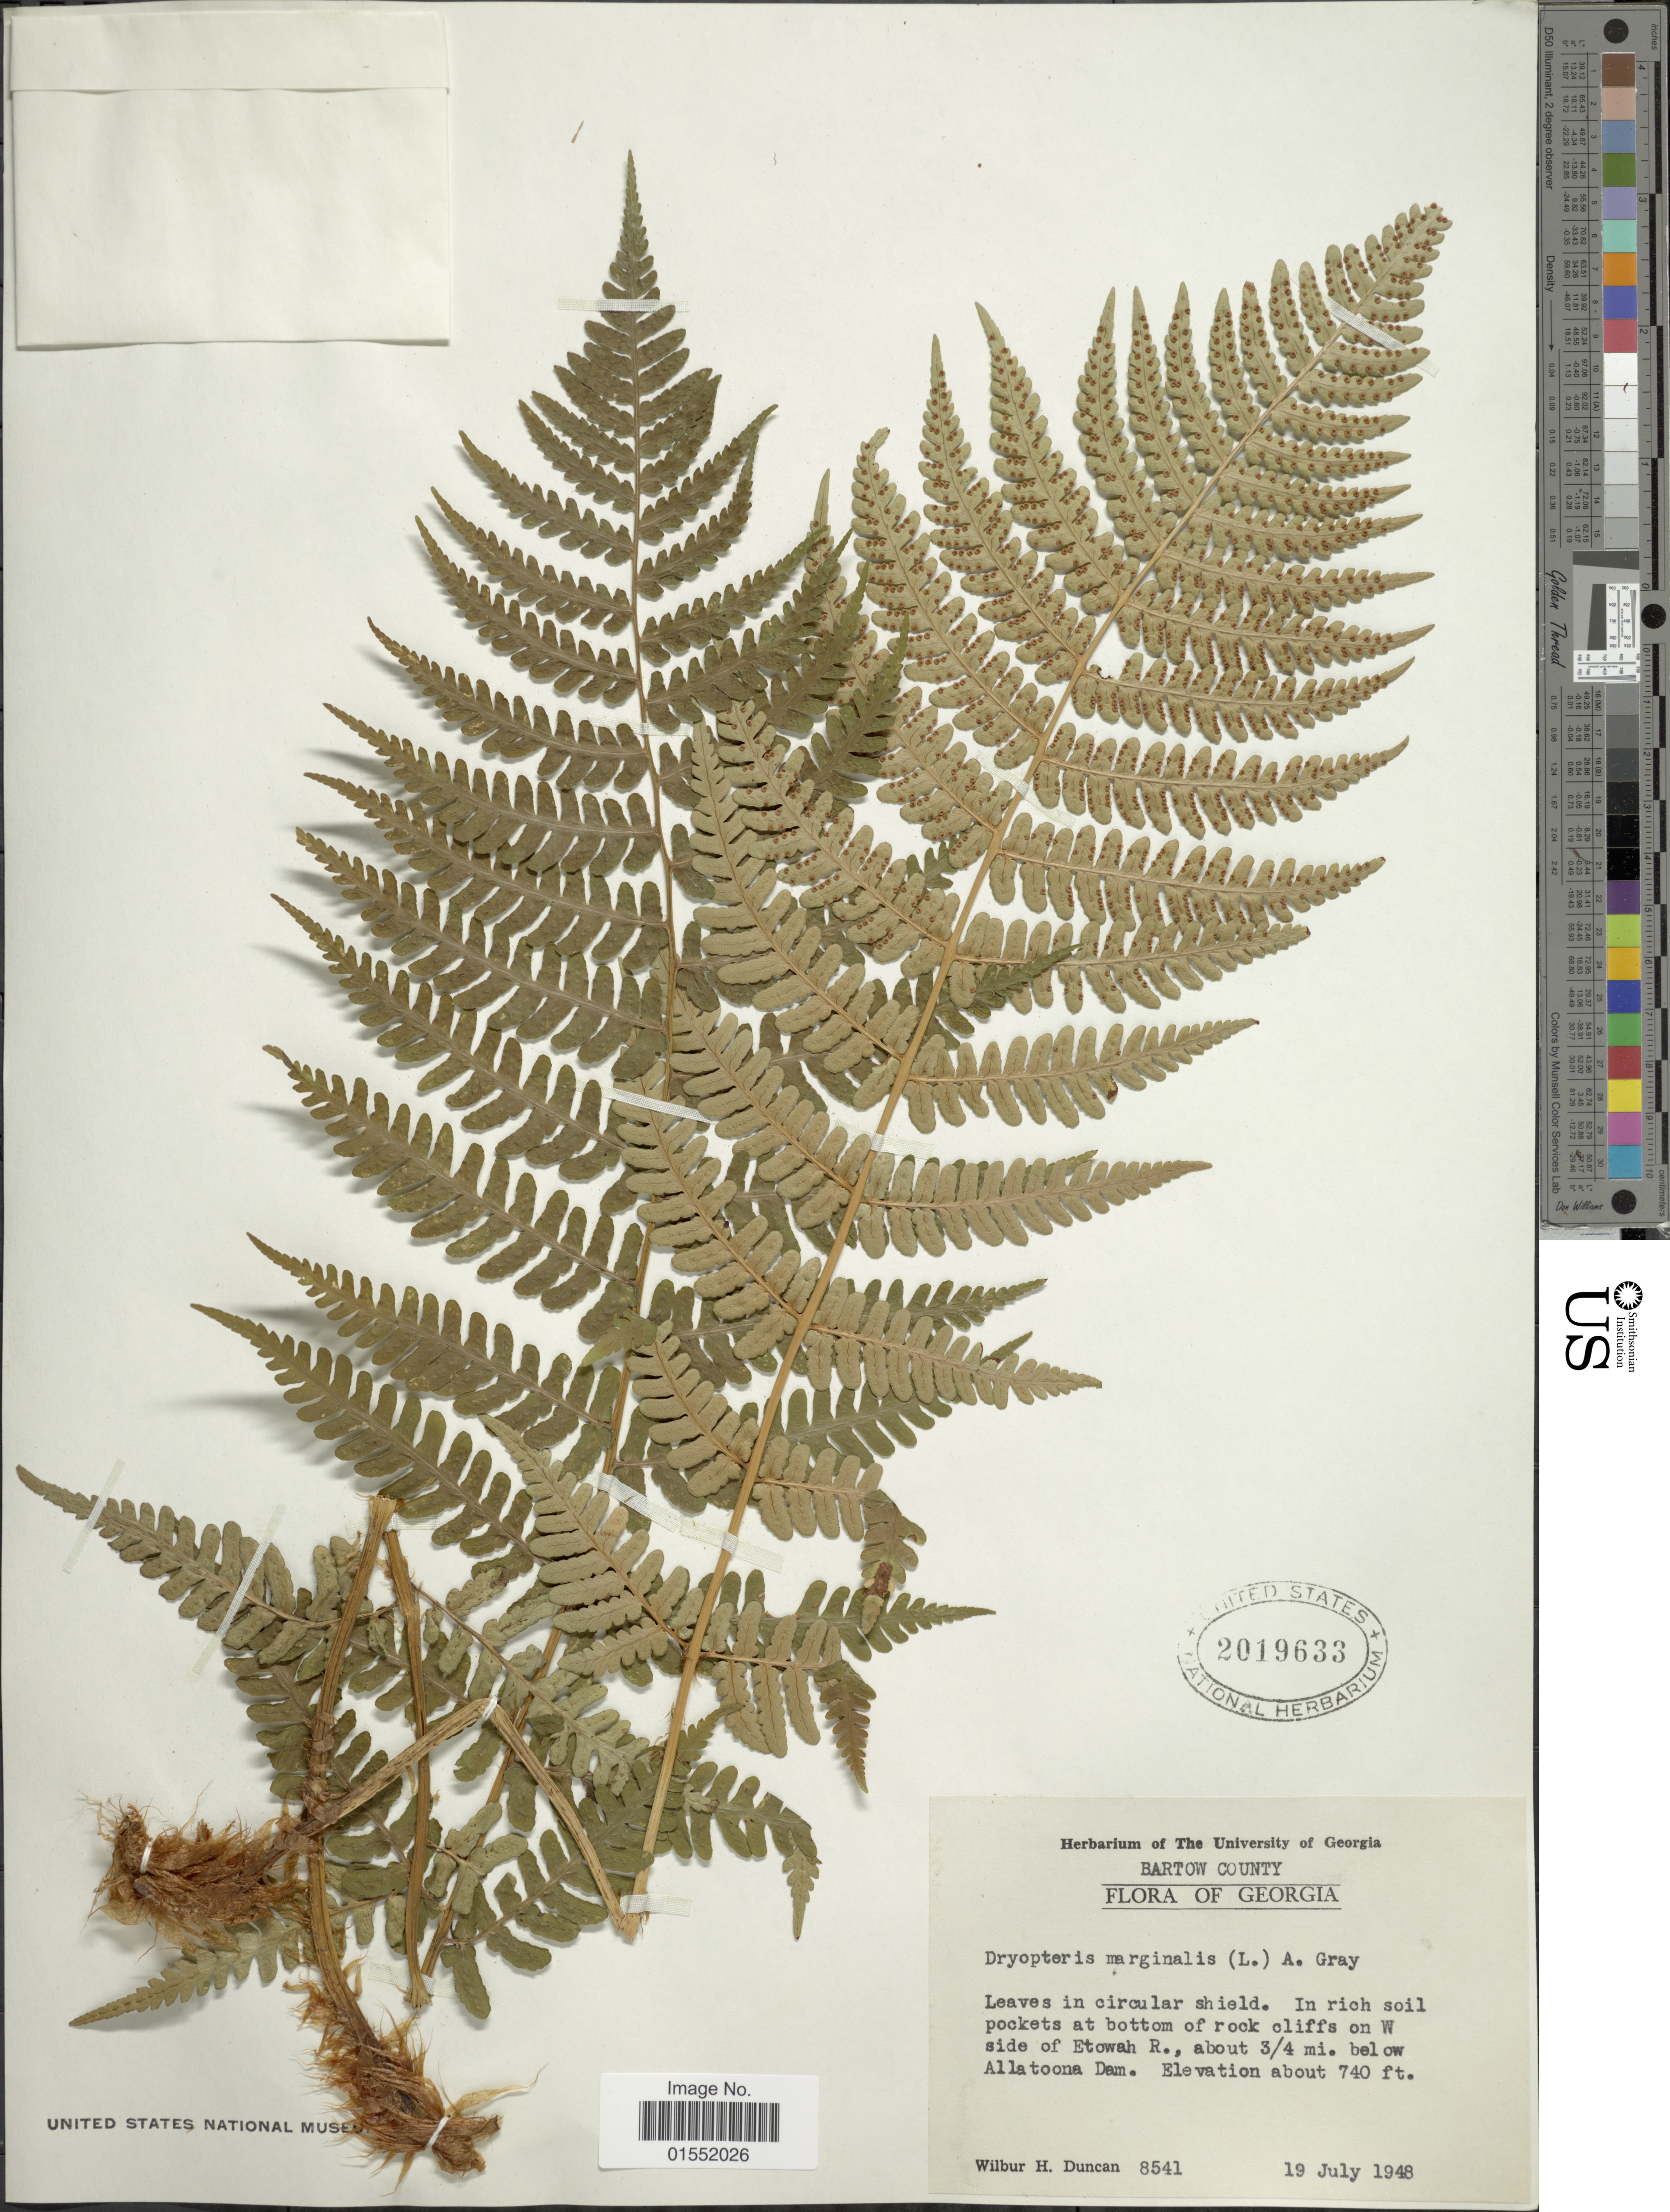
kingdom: Plantae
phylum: Tracheophyta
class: Polypodiopsida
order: Polypodiales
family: Dryopteridaceae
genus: Dryopteris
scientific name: Dryopteris marginalis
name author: (L.) A. Gray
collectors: W. H. Duncan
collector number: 8541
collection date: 1948-07-19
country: United States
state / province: Georgia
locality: Bartow County, In rich soil pockets at bottom of rock cliffs on W side of Etowah R., about ¾ mi. below Allatoona Dam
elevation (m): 226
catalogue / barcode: US 2019633